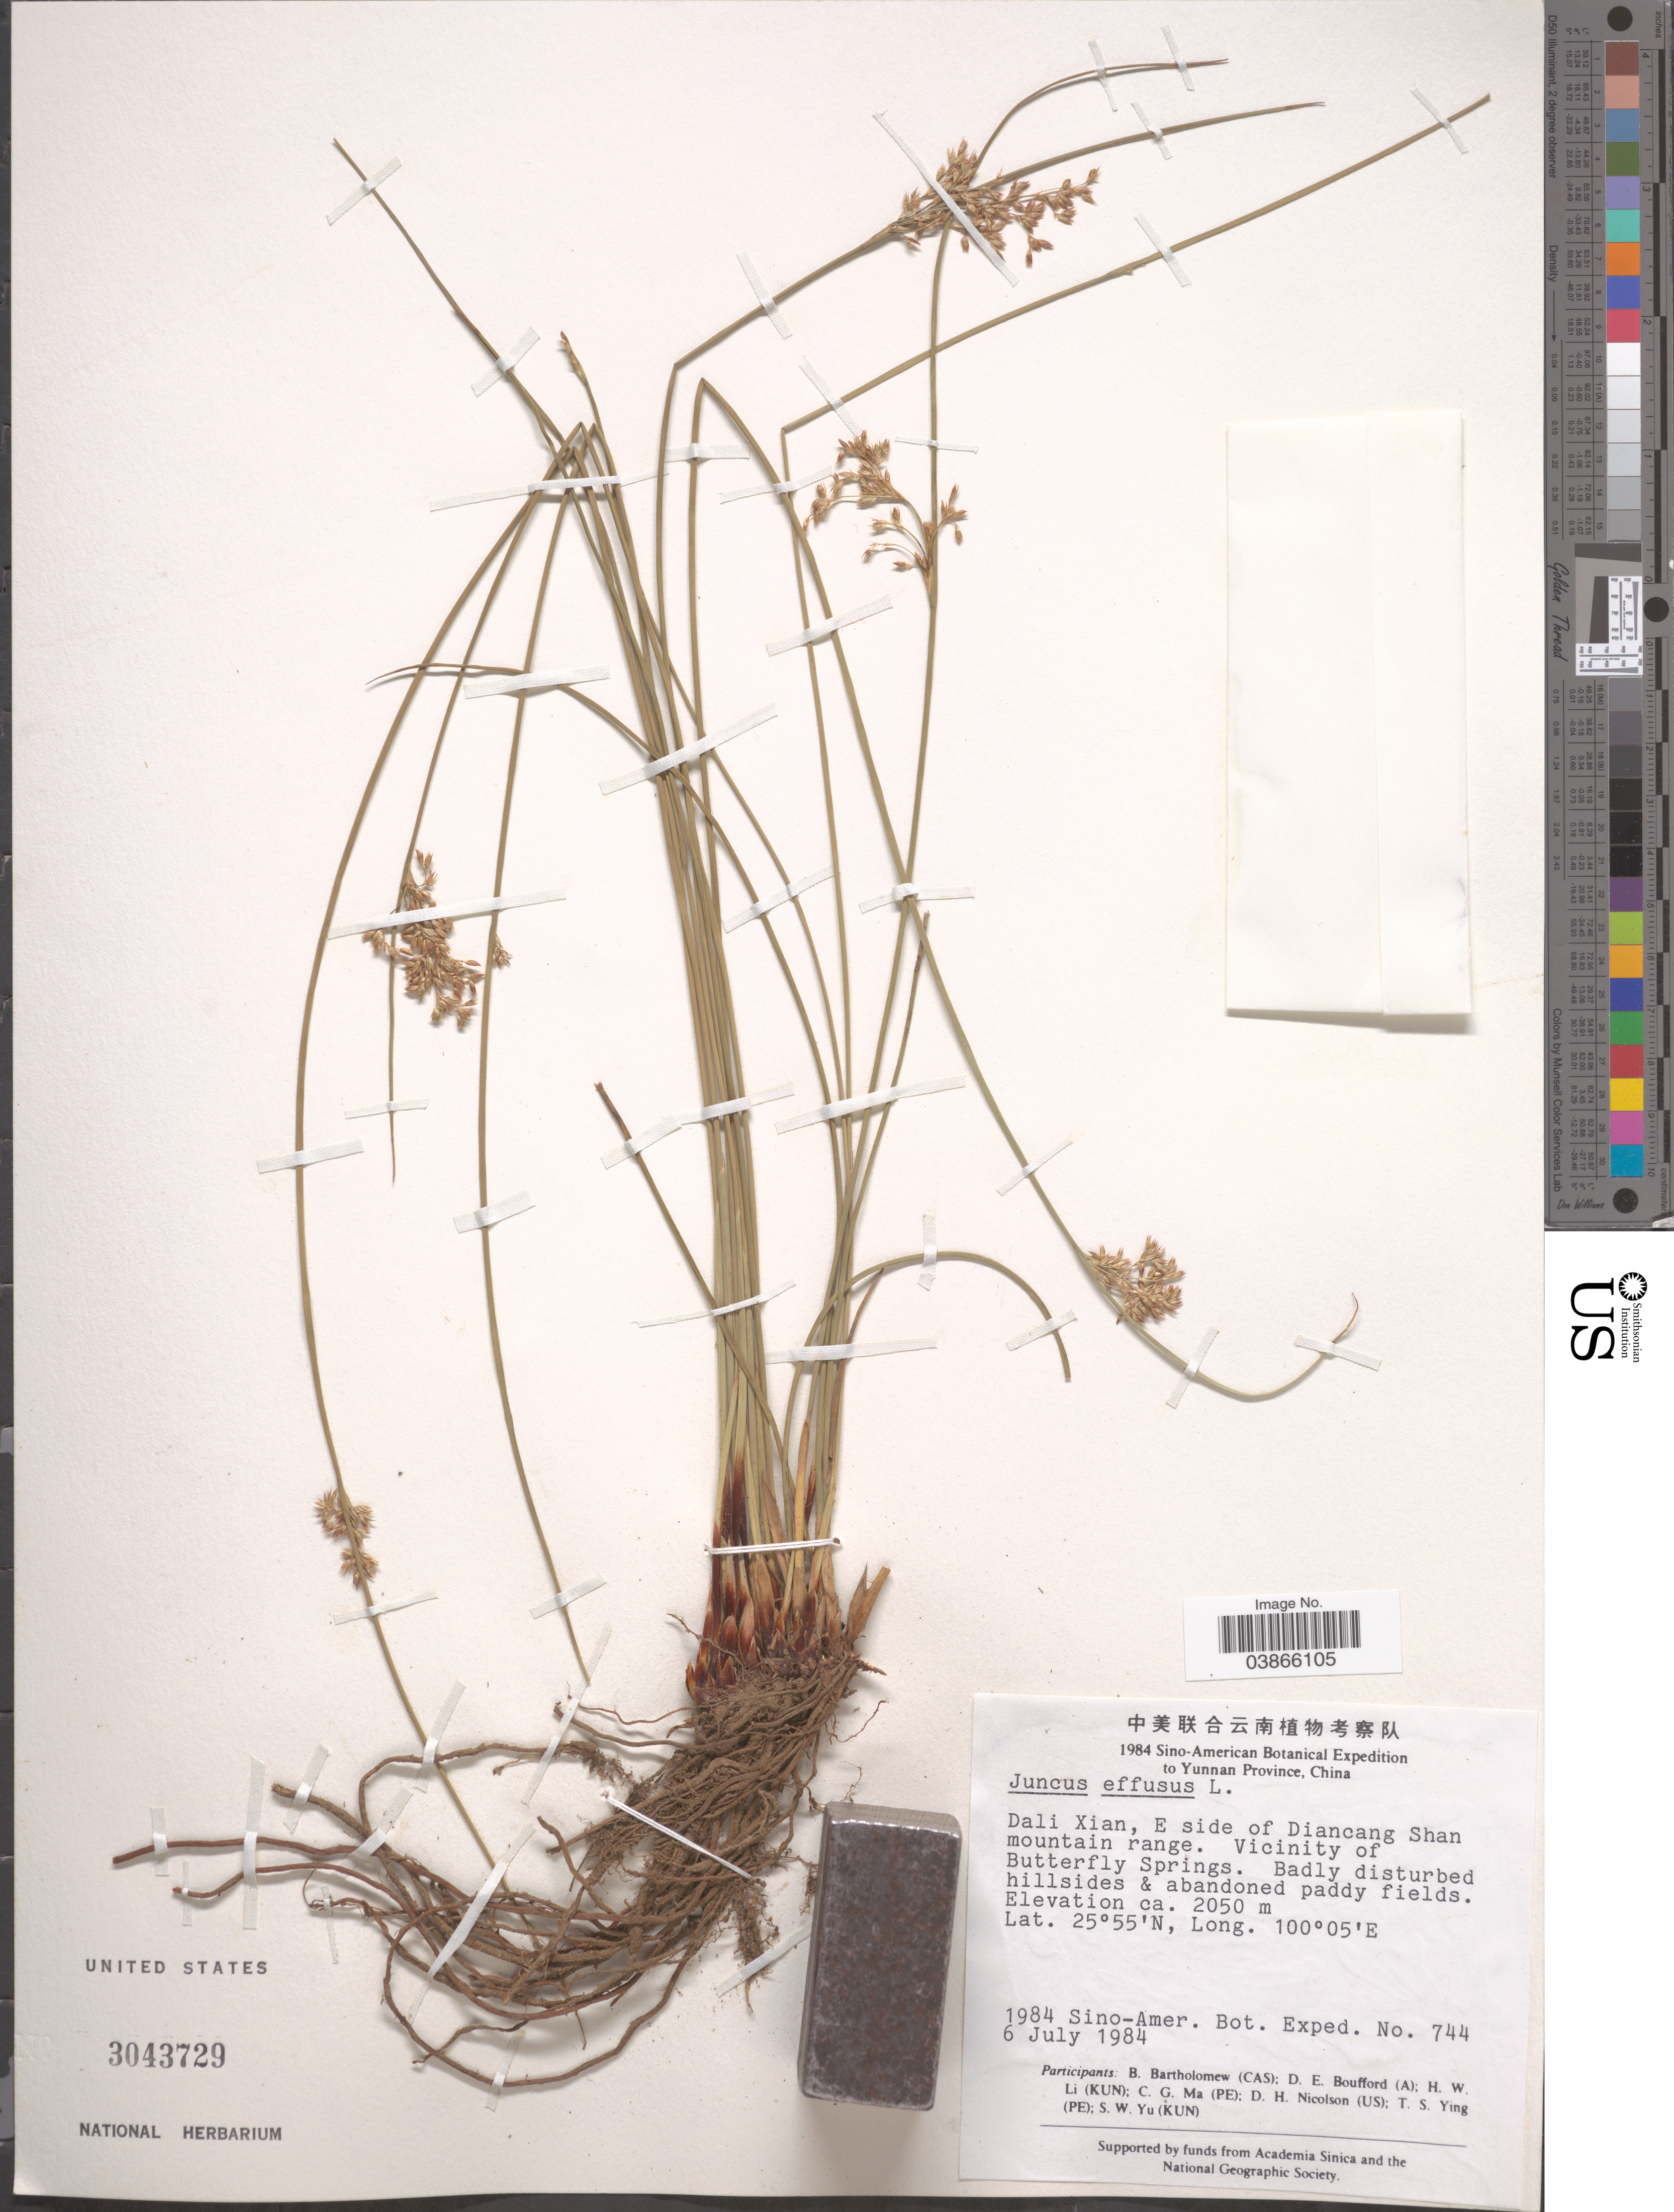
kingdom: Plantae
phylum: Tracheophyta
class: Liliopsida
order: Poales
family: Juncaceae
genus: Juncus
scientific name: Juncus effusus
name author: L.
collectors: Sino-Amer. Bot. Exped. 1984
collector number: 744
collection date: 1984-07-06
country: China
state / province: Yunnan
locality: Dali Xian, E side of Diancang Shan mountain range. Vicinity of Butterfly Springs.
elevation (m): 2050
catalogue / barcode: US 3043729